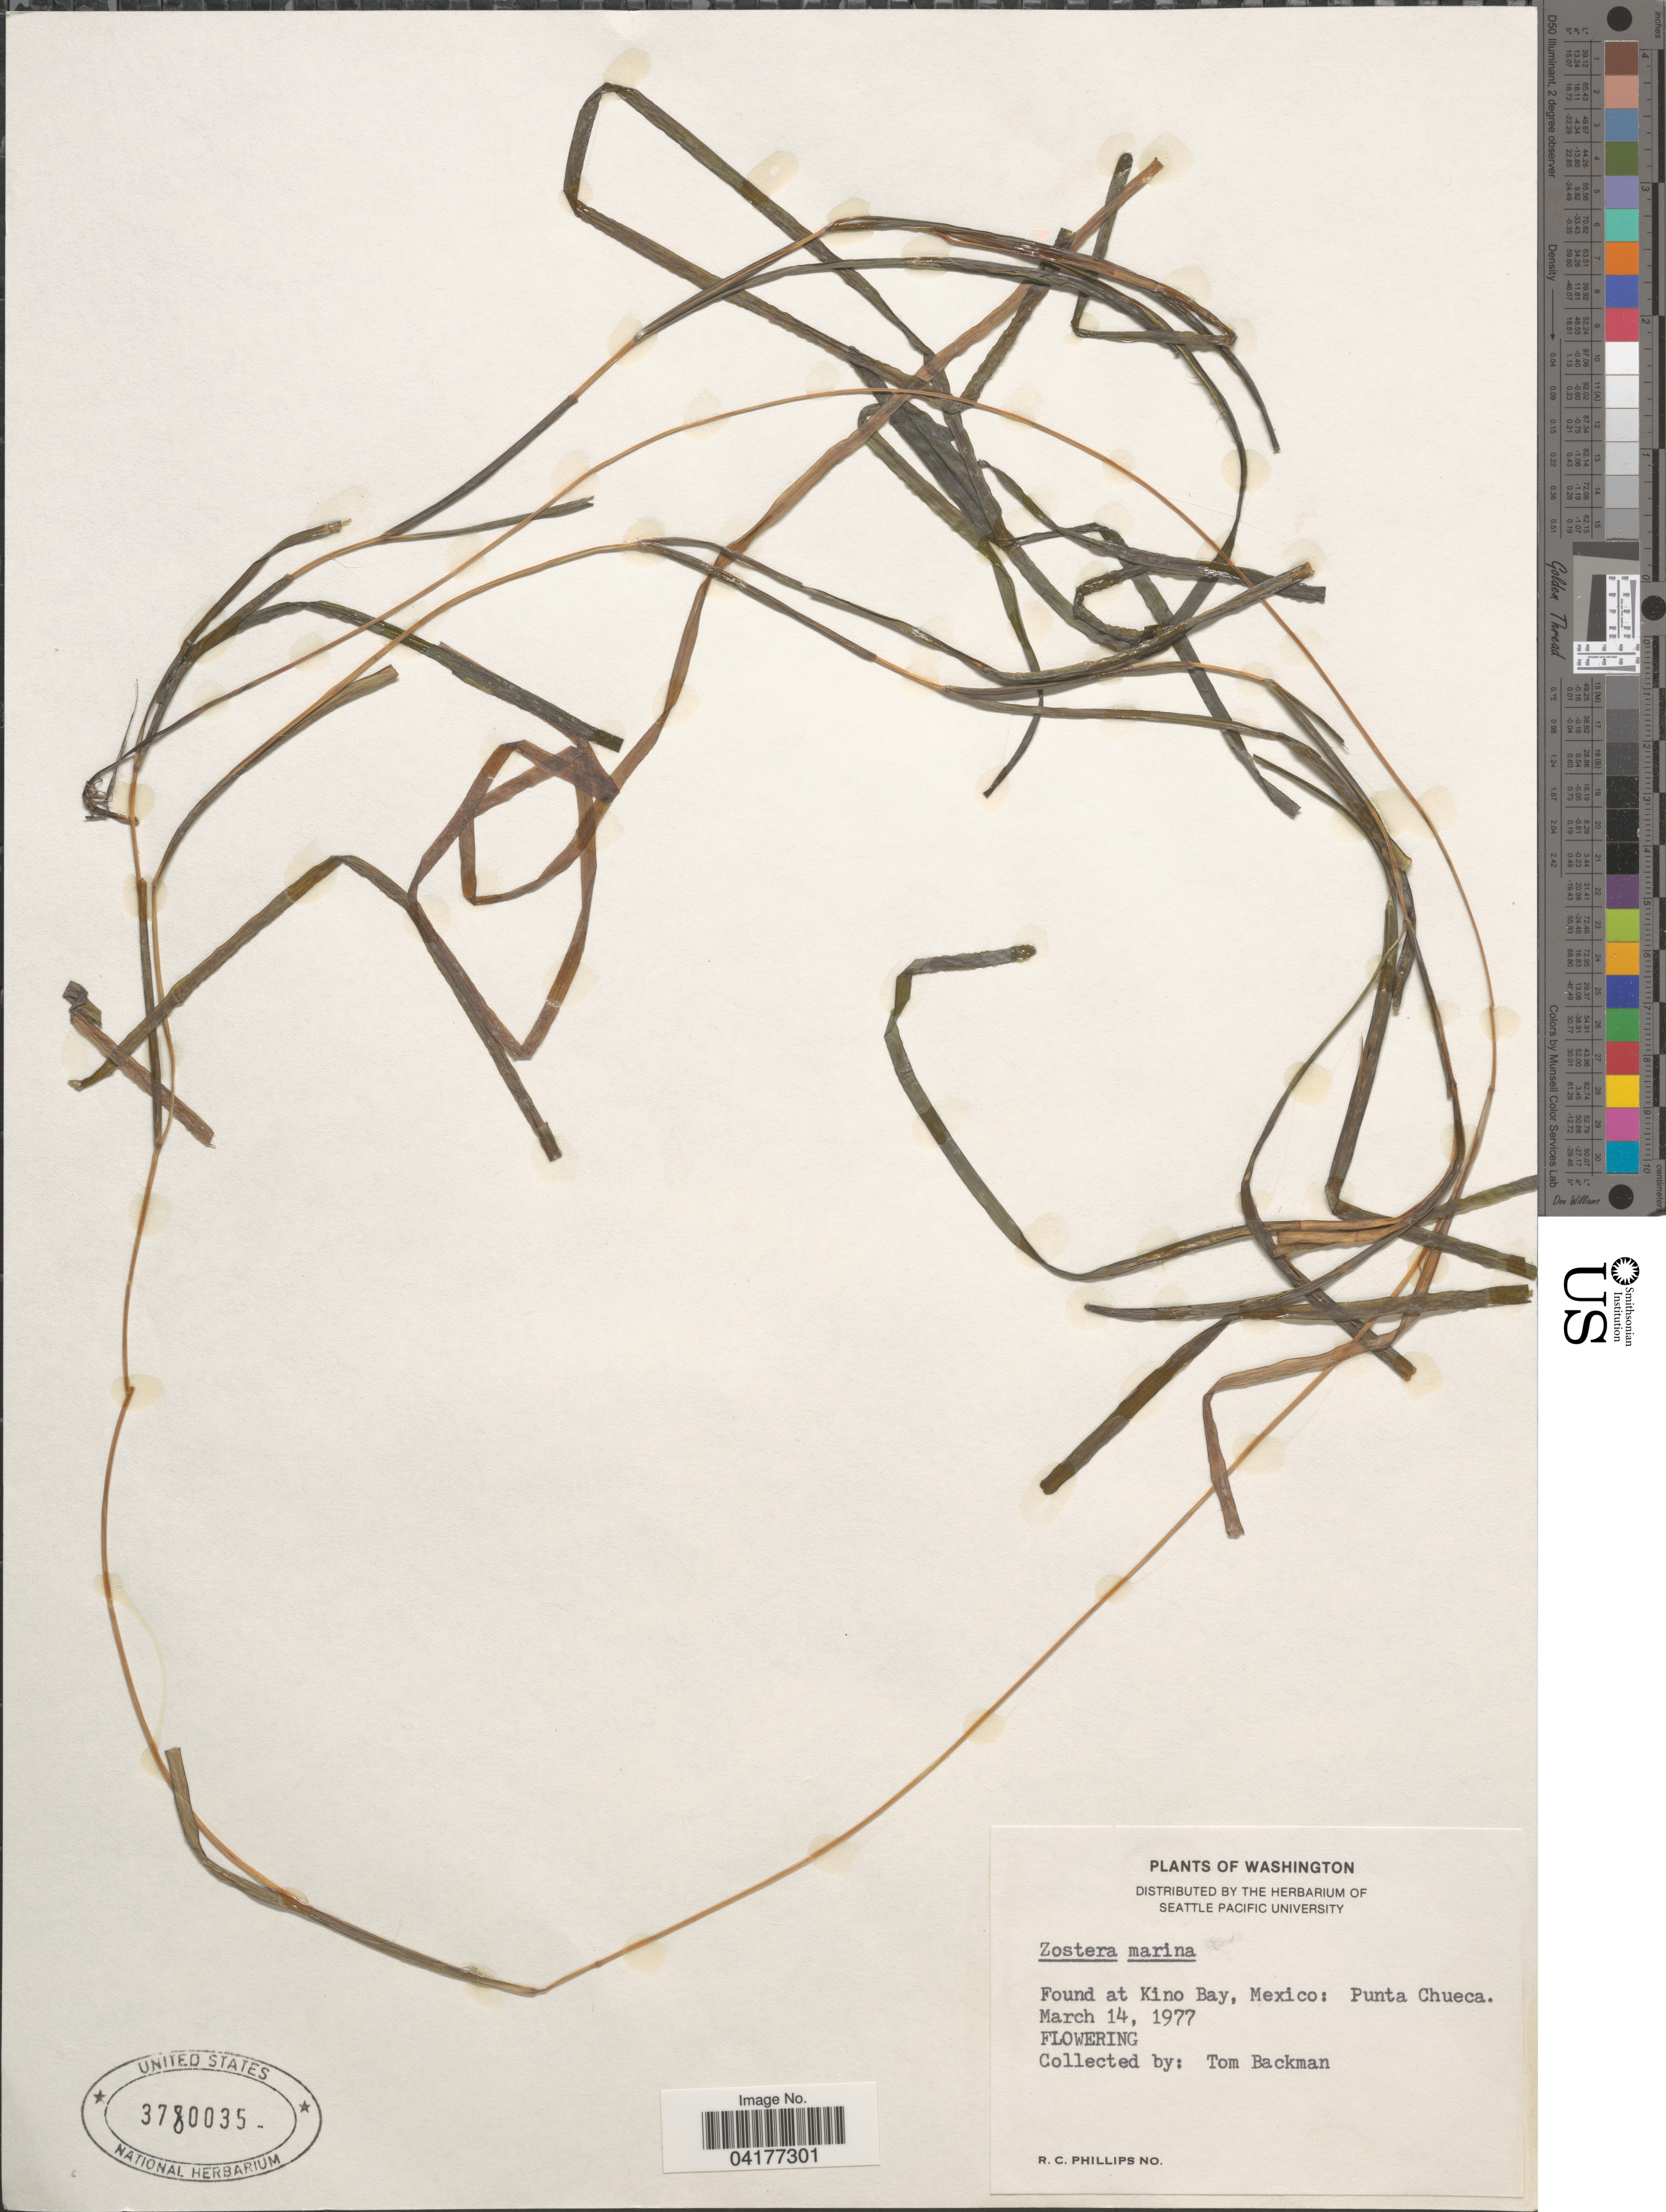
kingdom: Plantae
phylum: Tracheophyta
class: Liliopsida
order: Alismatales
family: Zosteraceae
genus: Zostera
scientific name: Zostera marina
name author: L.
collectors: T. Backman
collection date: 1977-03-14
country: Mexico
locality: Kino Bay: Punta Chueca.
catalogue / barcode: US 3780035